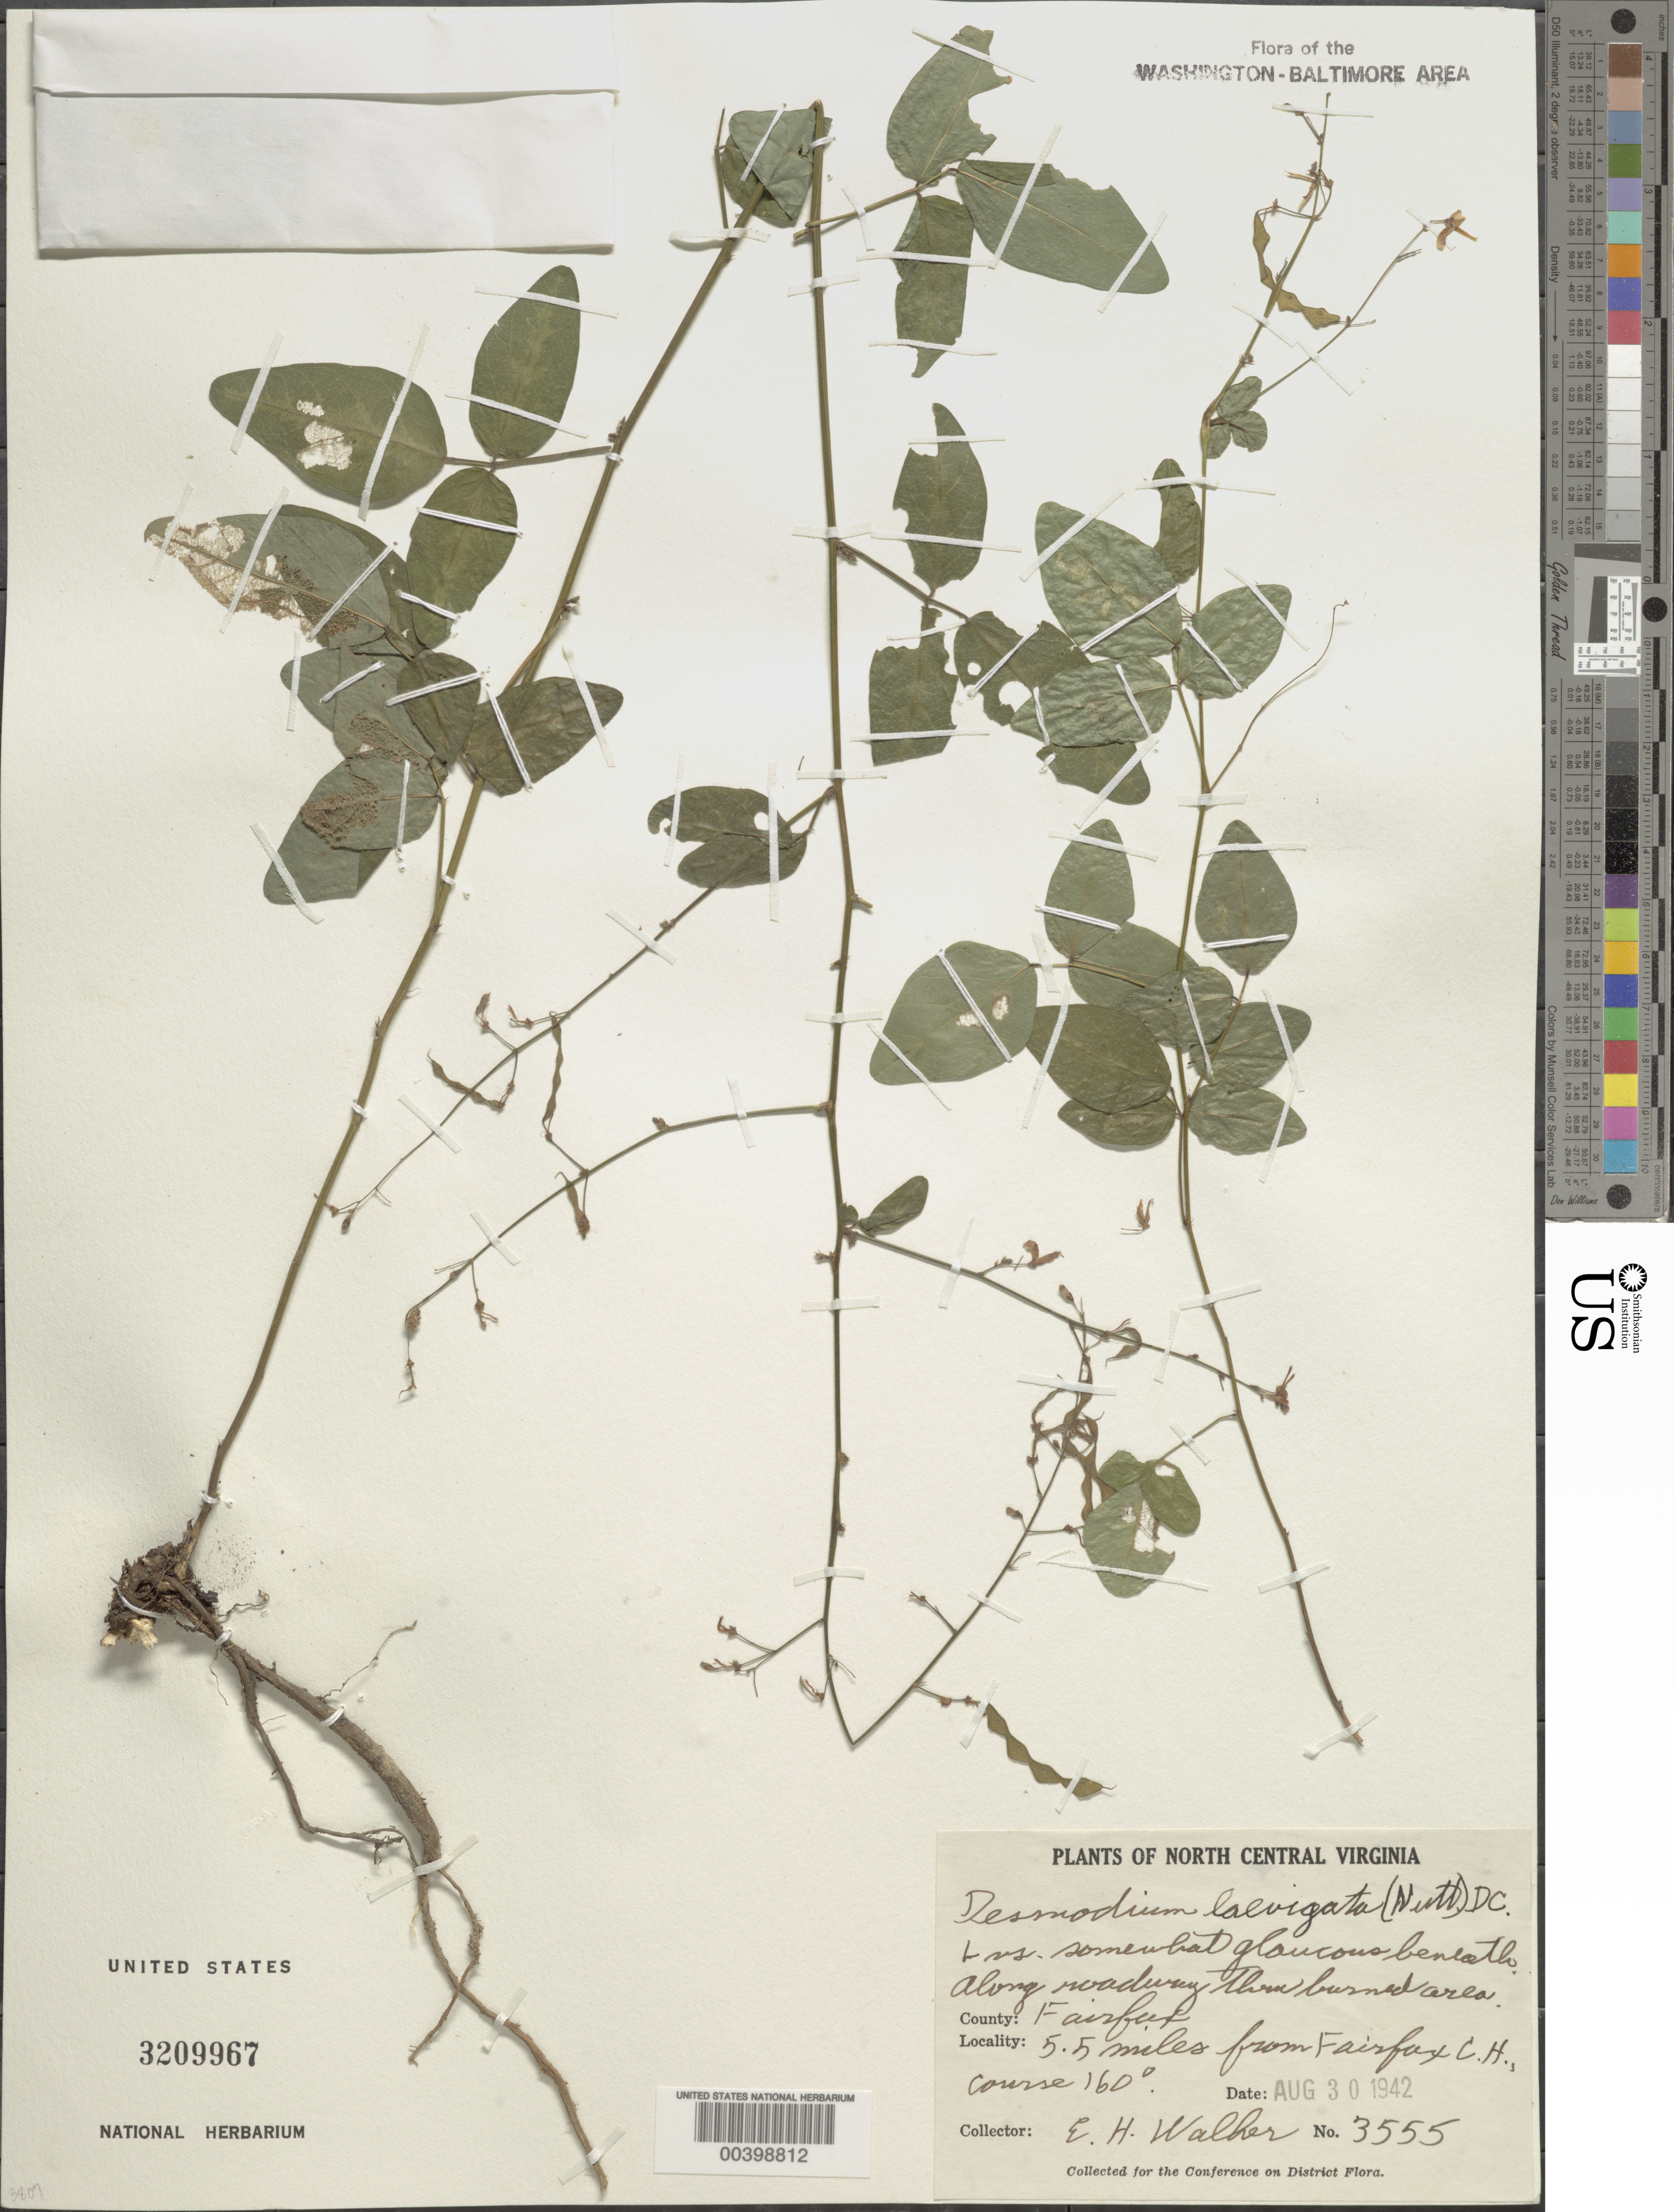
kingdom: Plantae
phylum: Tracheophyta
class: Magnoliopsida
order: Fabales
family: Fabaceae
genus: Desmodium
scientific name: Desmodium laevigatum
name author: (Nutt.) DC.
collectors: E. H. Walker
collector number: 3555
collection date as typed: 30 Aug 1942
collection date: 1942-08-30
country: United States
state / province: Virginia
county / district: Fairfax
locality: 5.5 mi. from Fairfax County Court House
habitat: Along roadway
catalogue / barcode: US 3209967